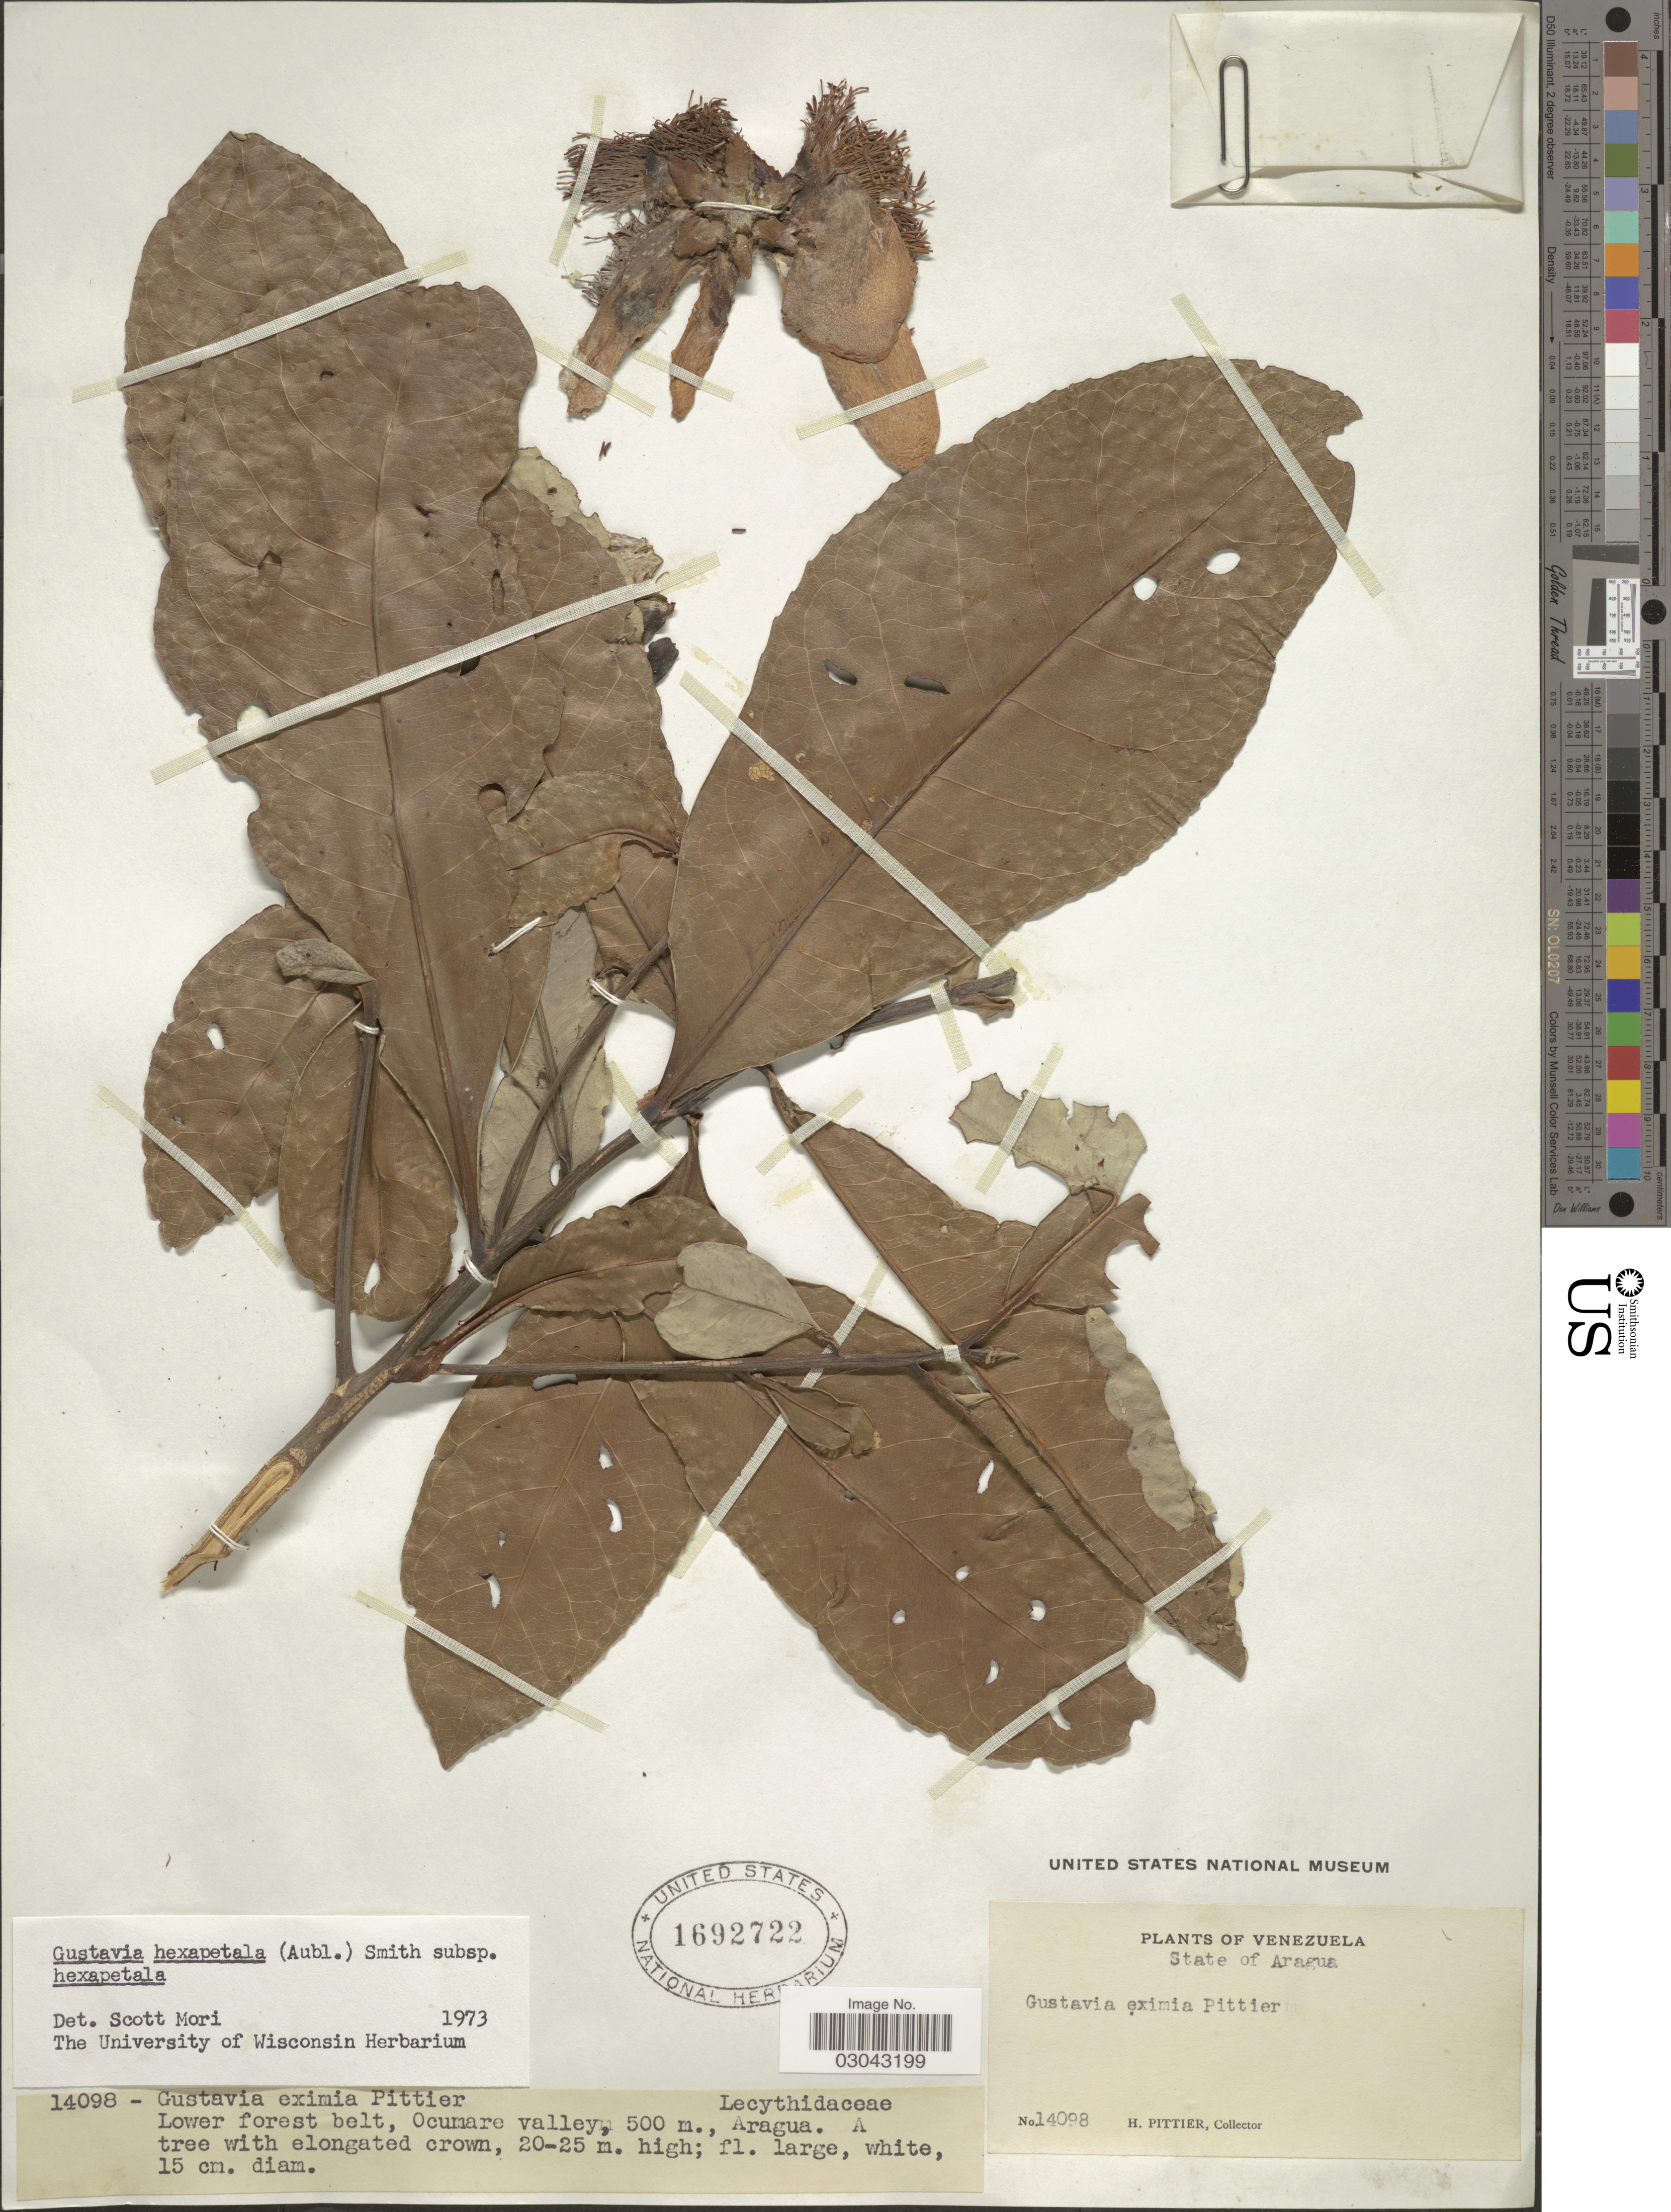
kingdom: Plantae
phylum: Tracheophyta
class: Magnoliopsida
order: Ericales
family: Lecythidaceae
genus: Gustavia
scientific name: Gustavia hexapetala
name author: (Aubl.) Sm.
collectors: H. F. Pittier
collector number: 14098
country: Venezuela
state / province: Aragua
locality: Lower forest belt, Ocumare valley.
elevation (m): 500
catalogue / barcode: US 1692722